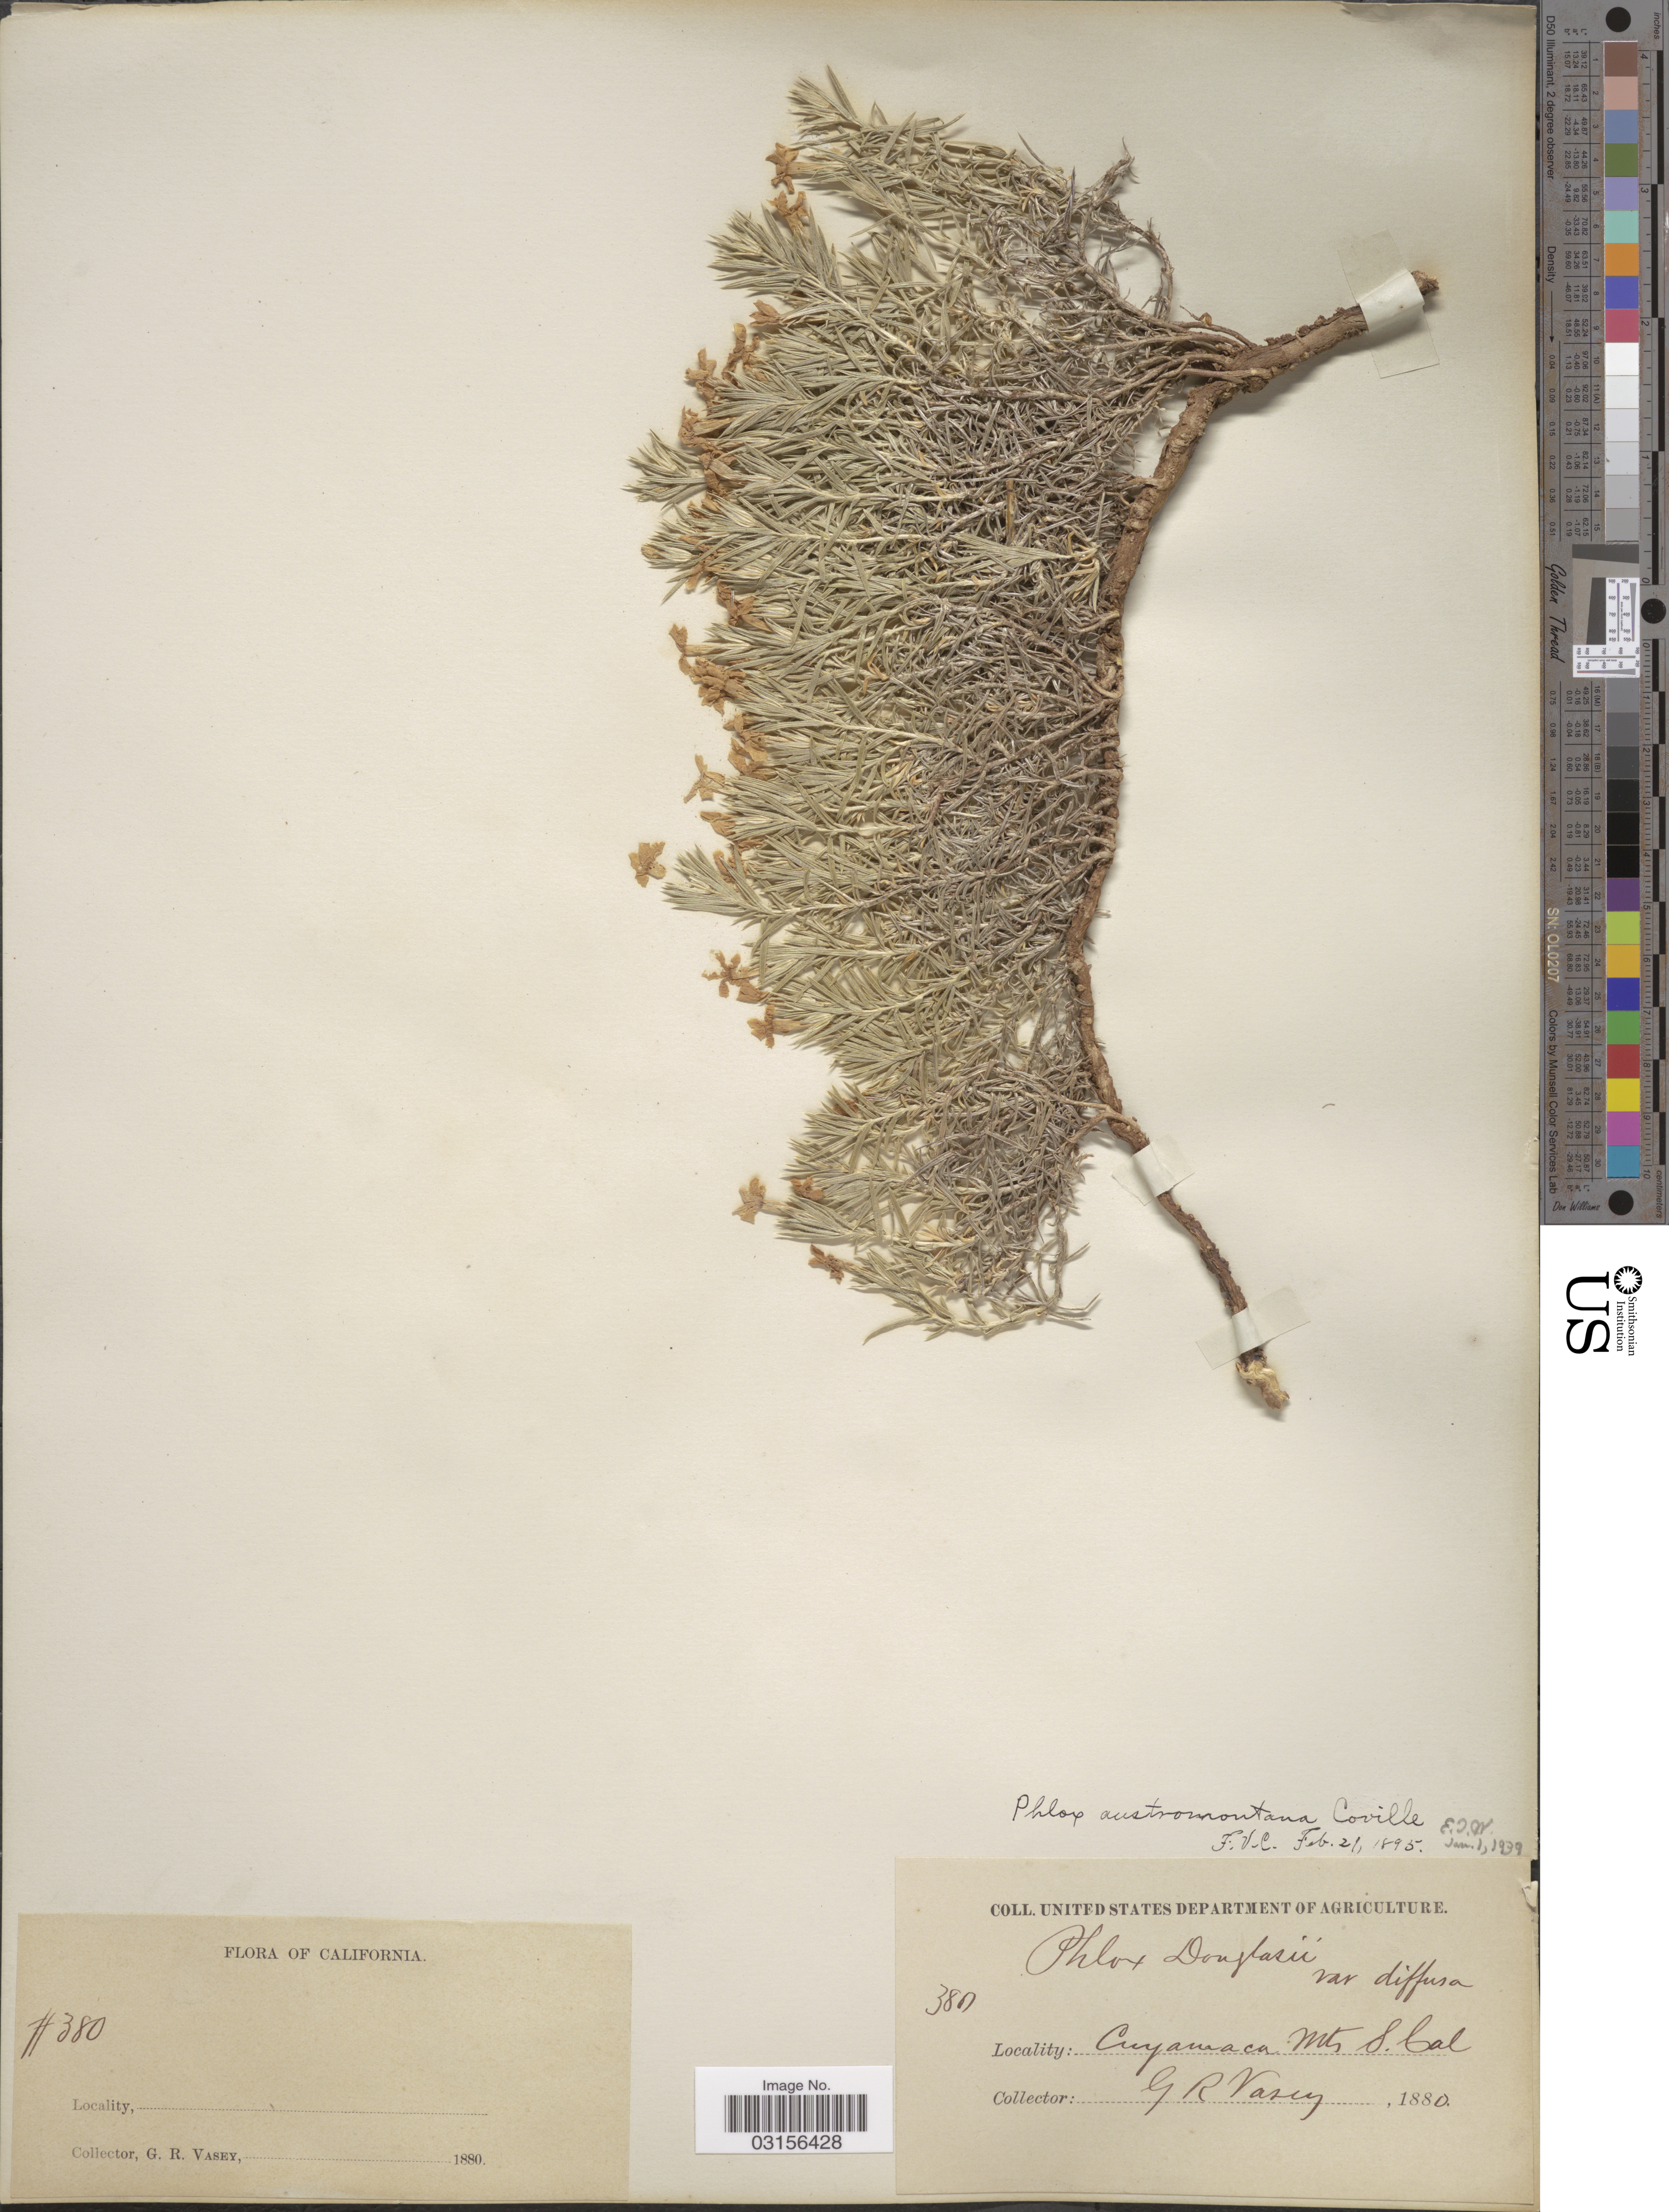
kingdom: Plantae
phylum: Tracheophyta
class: Magnoliopsida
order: Ericales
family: Polemoniaceae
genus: Phlox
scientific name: Phlox austromontana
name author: Coville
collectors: G. R. Vasey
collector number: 380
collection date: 1880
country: United States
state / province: California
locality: Cuyamaca Mts S. Cal.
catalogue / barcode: US 103097